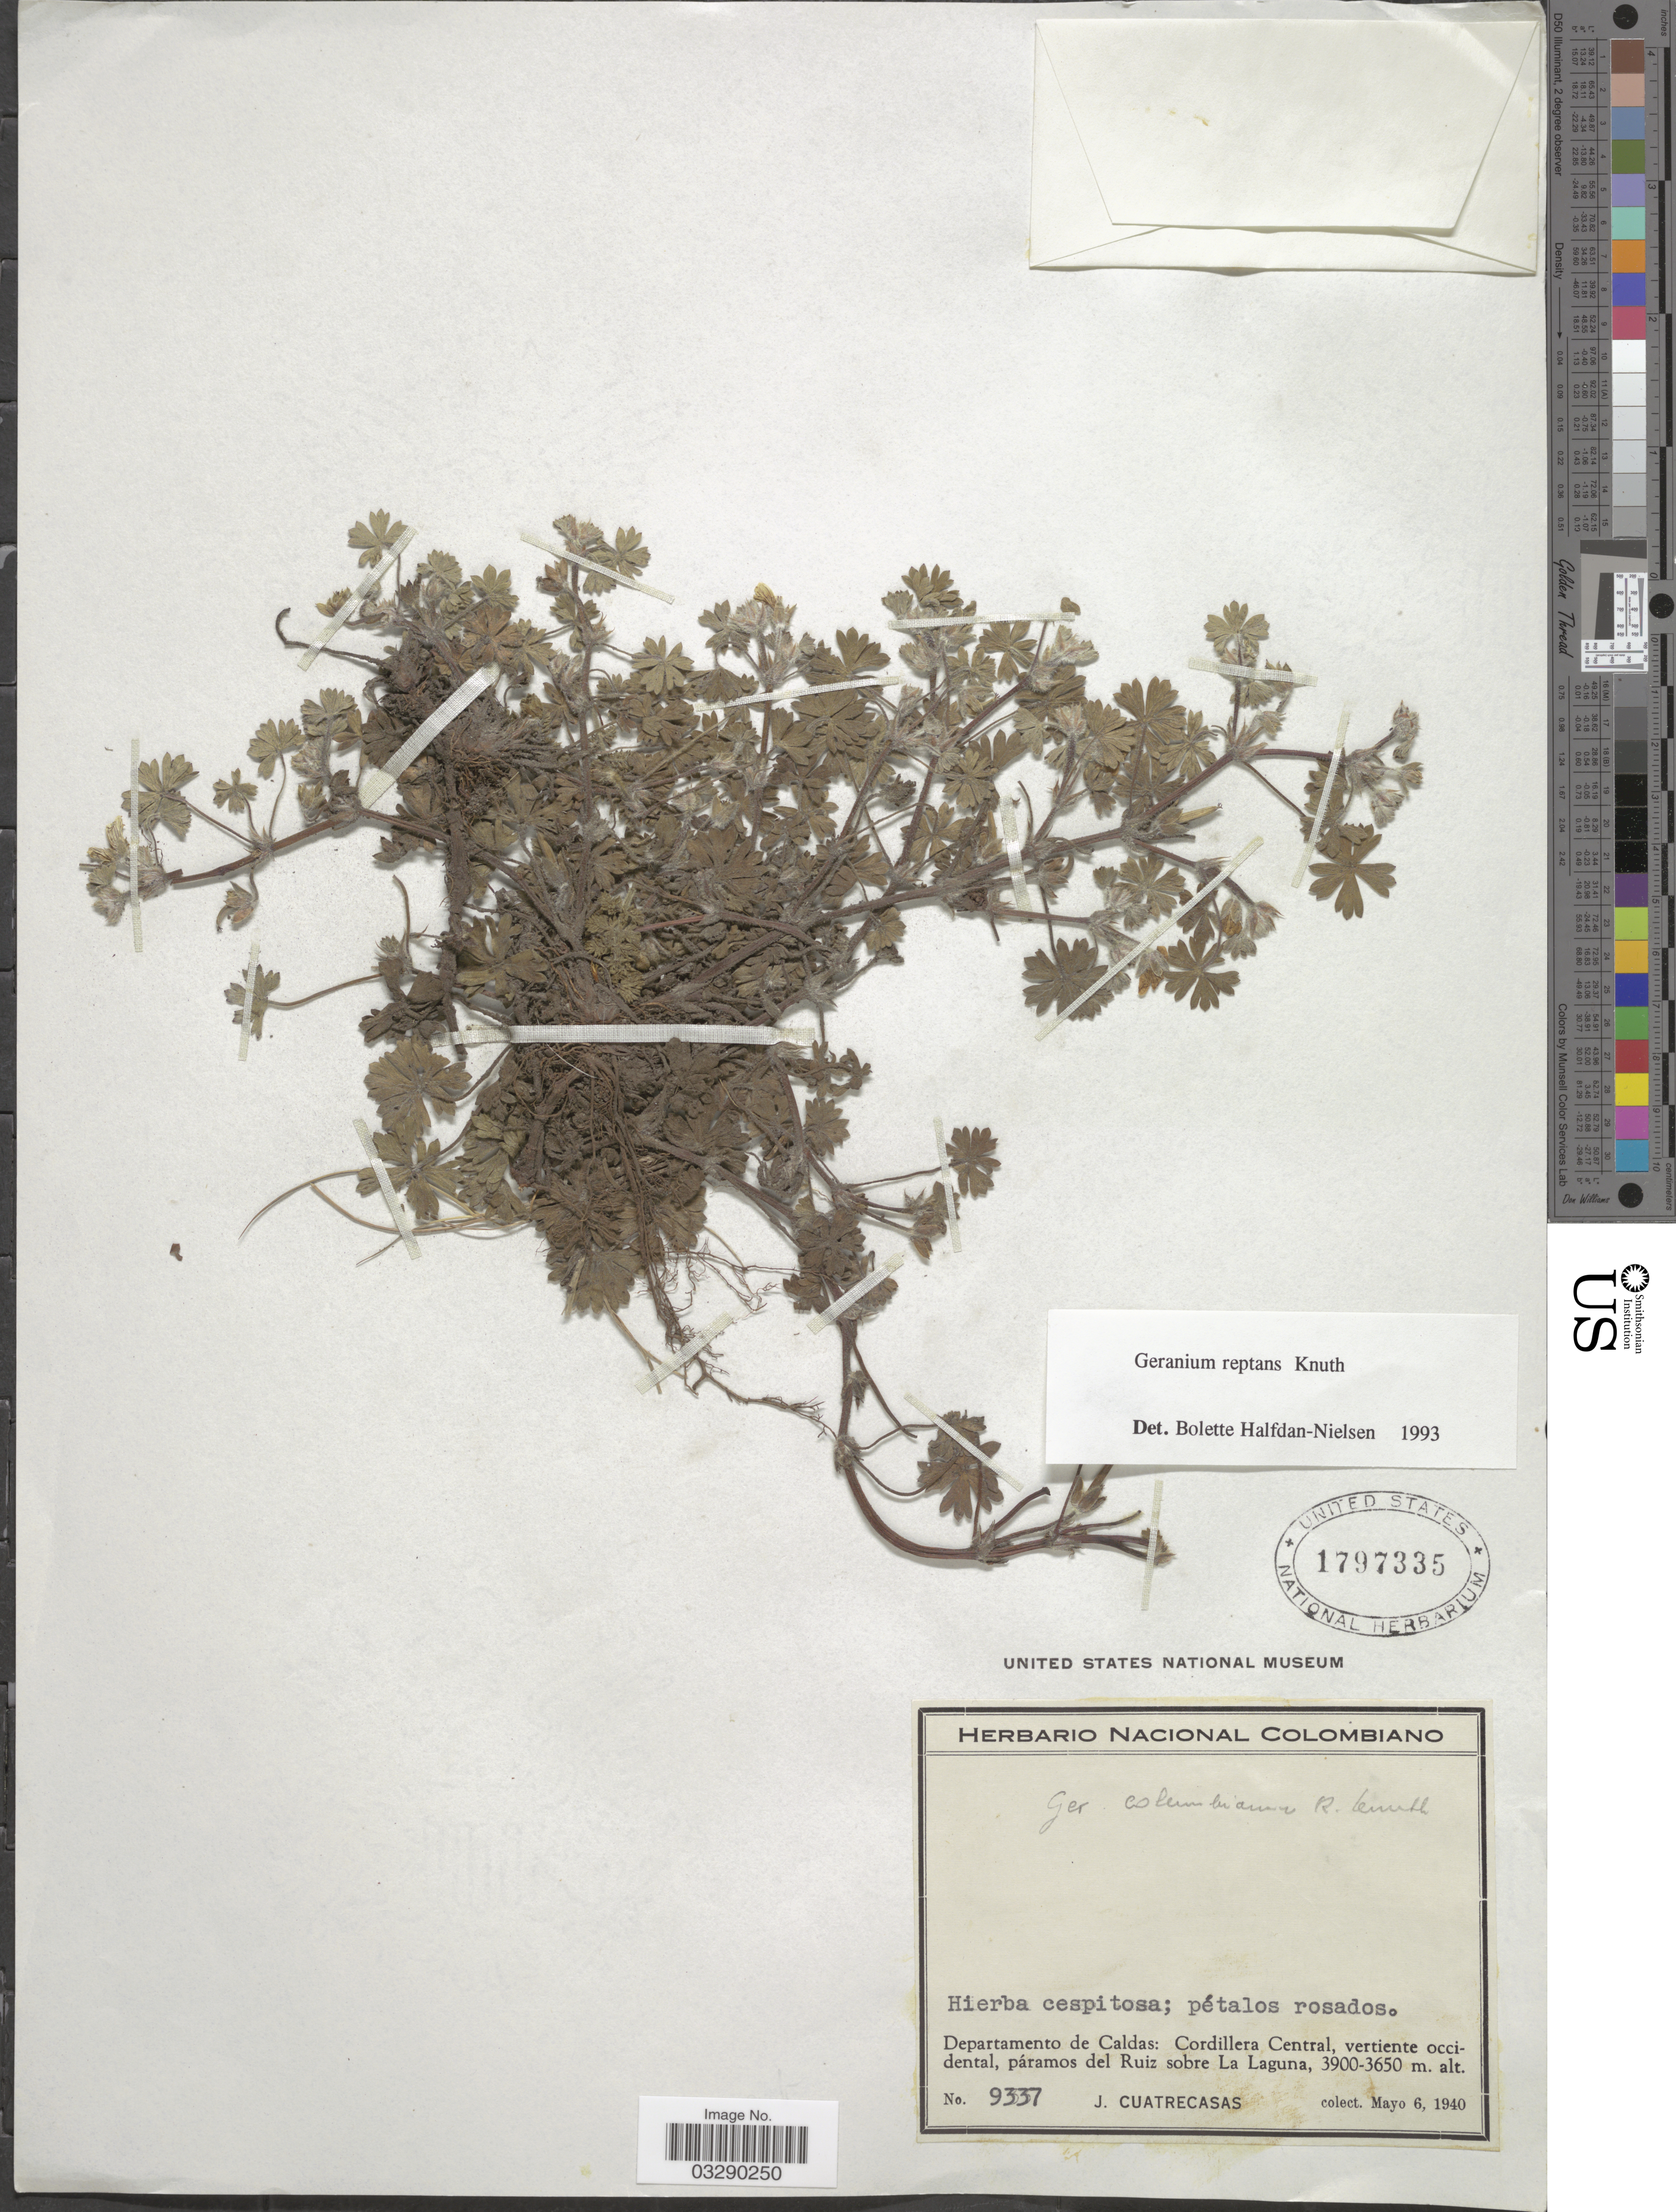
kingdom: Plantae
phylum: Tracheophyta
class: Magnoliopsida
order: Geraniales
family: Geraniaceae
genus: Geranium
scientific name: Geranium reptans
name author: R. Knuth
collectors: J. Cuatrecasas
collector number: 9337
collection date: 1940-05-06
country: Colombia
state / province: Caldas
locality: Departamento de Caldas: Cordillera Central, vertiente occidental, páramos del Ruiz sobre La Laguna.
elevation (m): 3650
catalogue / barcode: US 1797335